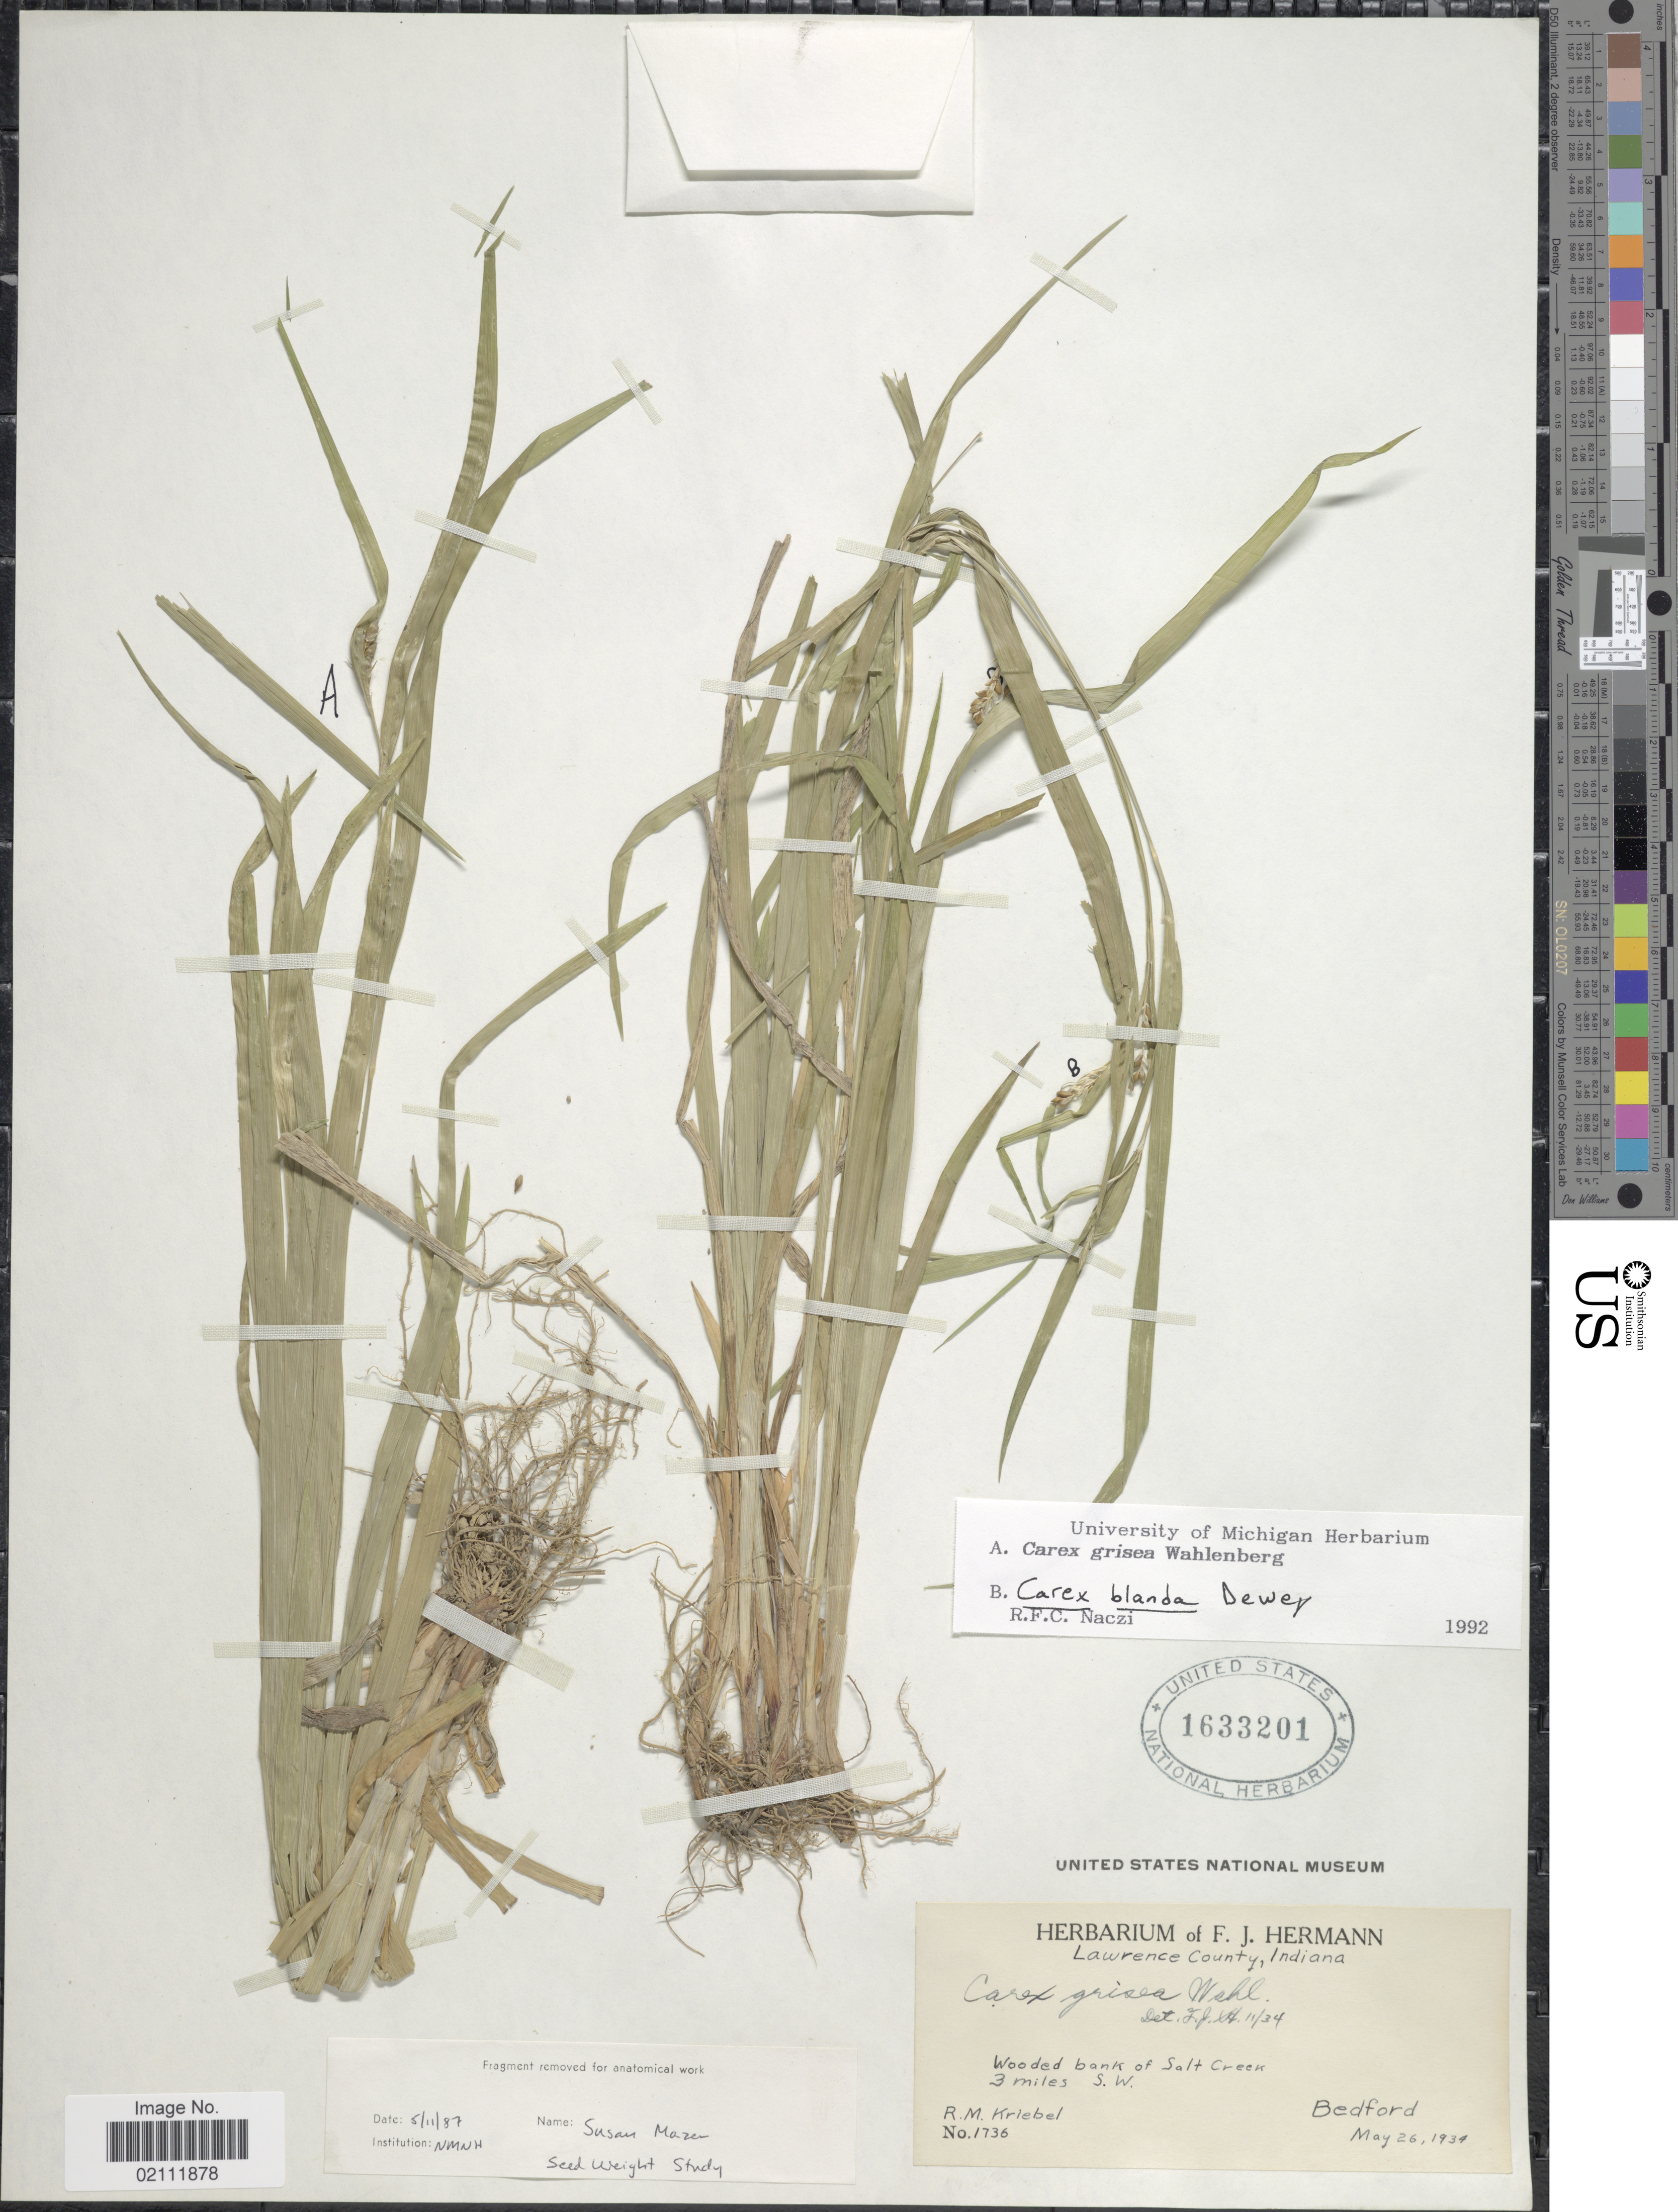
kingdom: Plantae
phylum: Tracheophyta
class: Liliopsida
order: Poales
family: Cyperaceae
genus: Carex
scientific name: Carex grisea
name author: Wahlenb.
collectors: R. M. Kriebel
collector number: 1736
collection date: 1934-05-26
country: United States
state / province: Indiana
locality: Lawrence County. Wooded bank of Salt Creek, 3 miles S.W. Bedford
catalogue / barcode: US 1633201